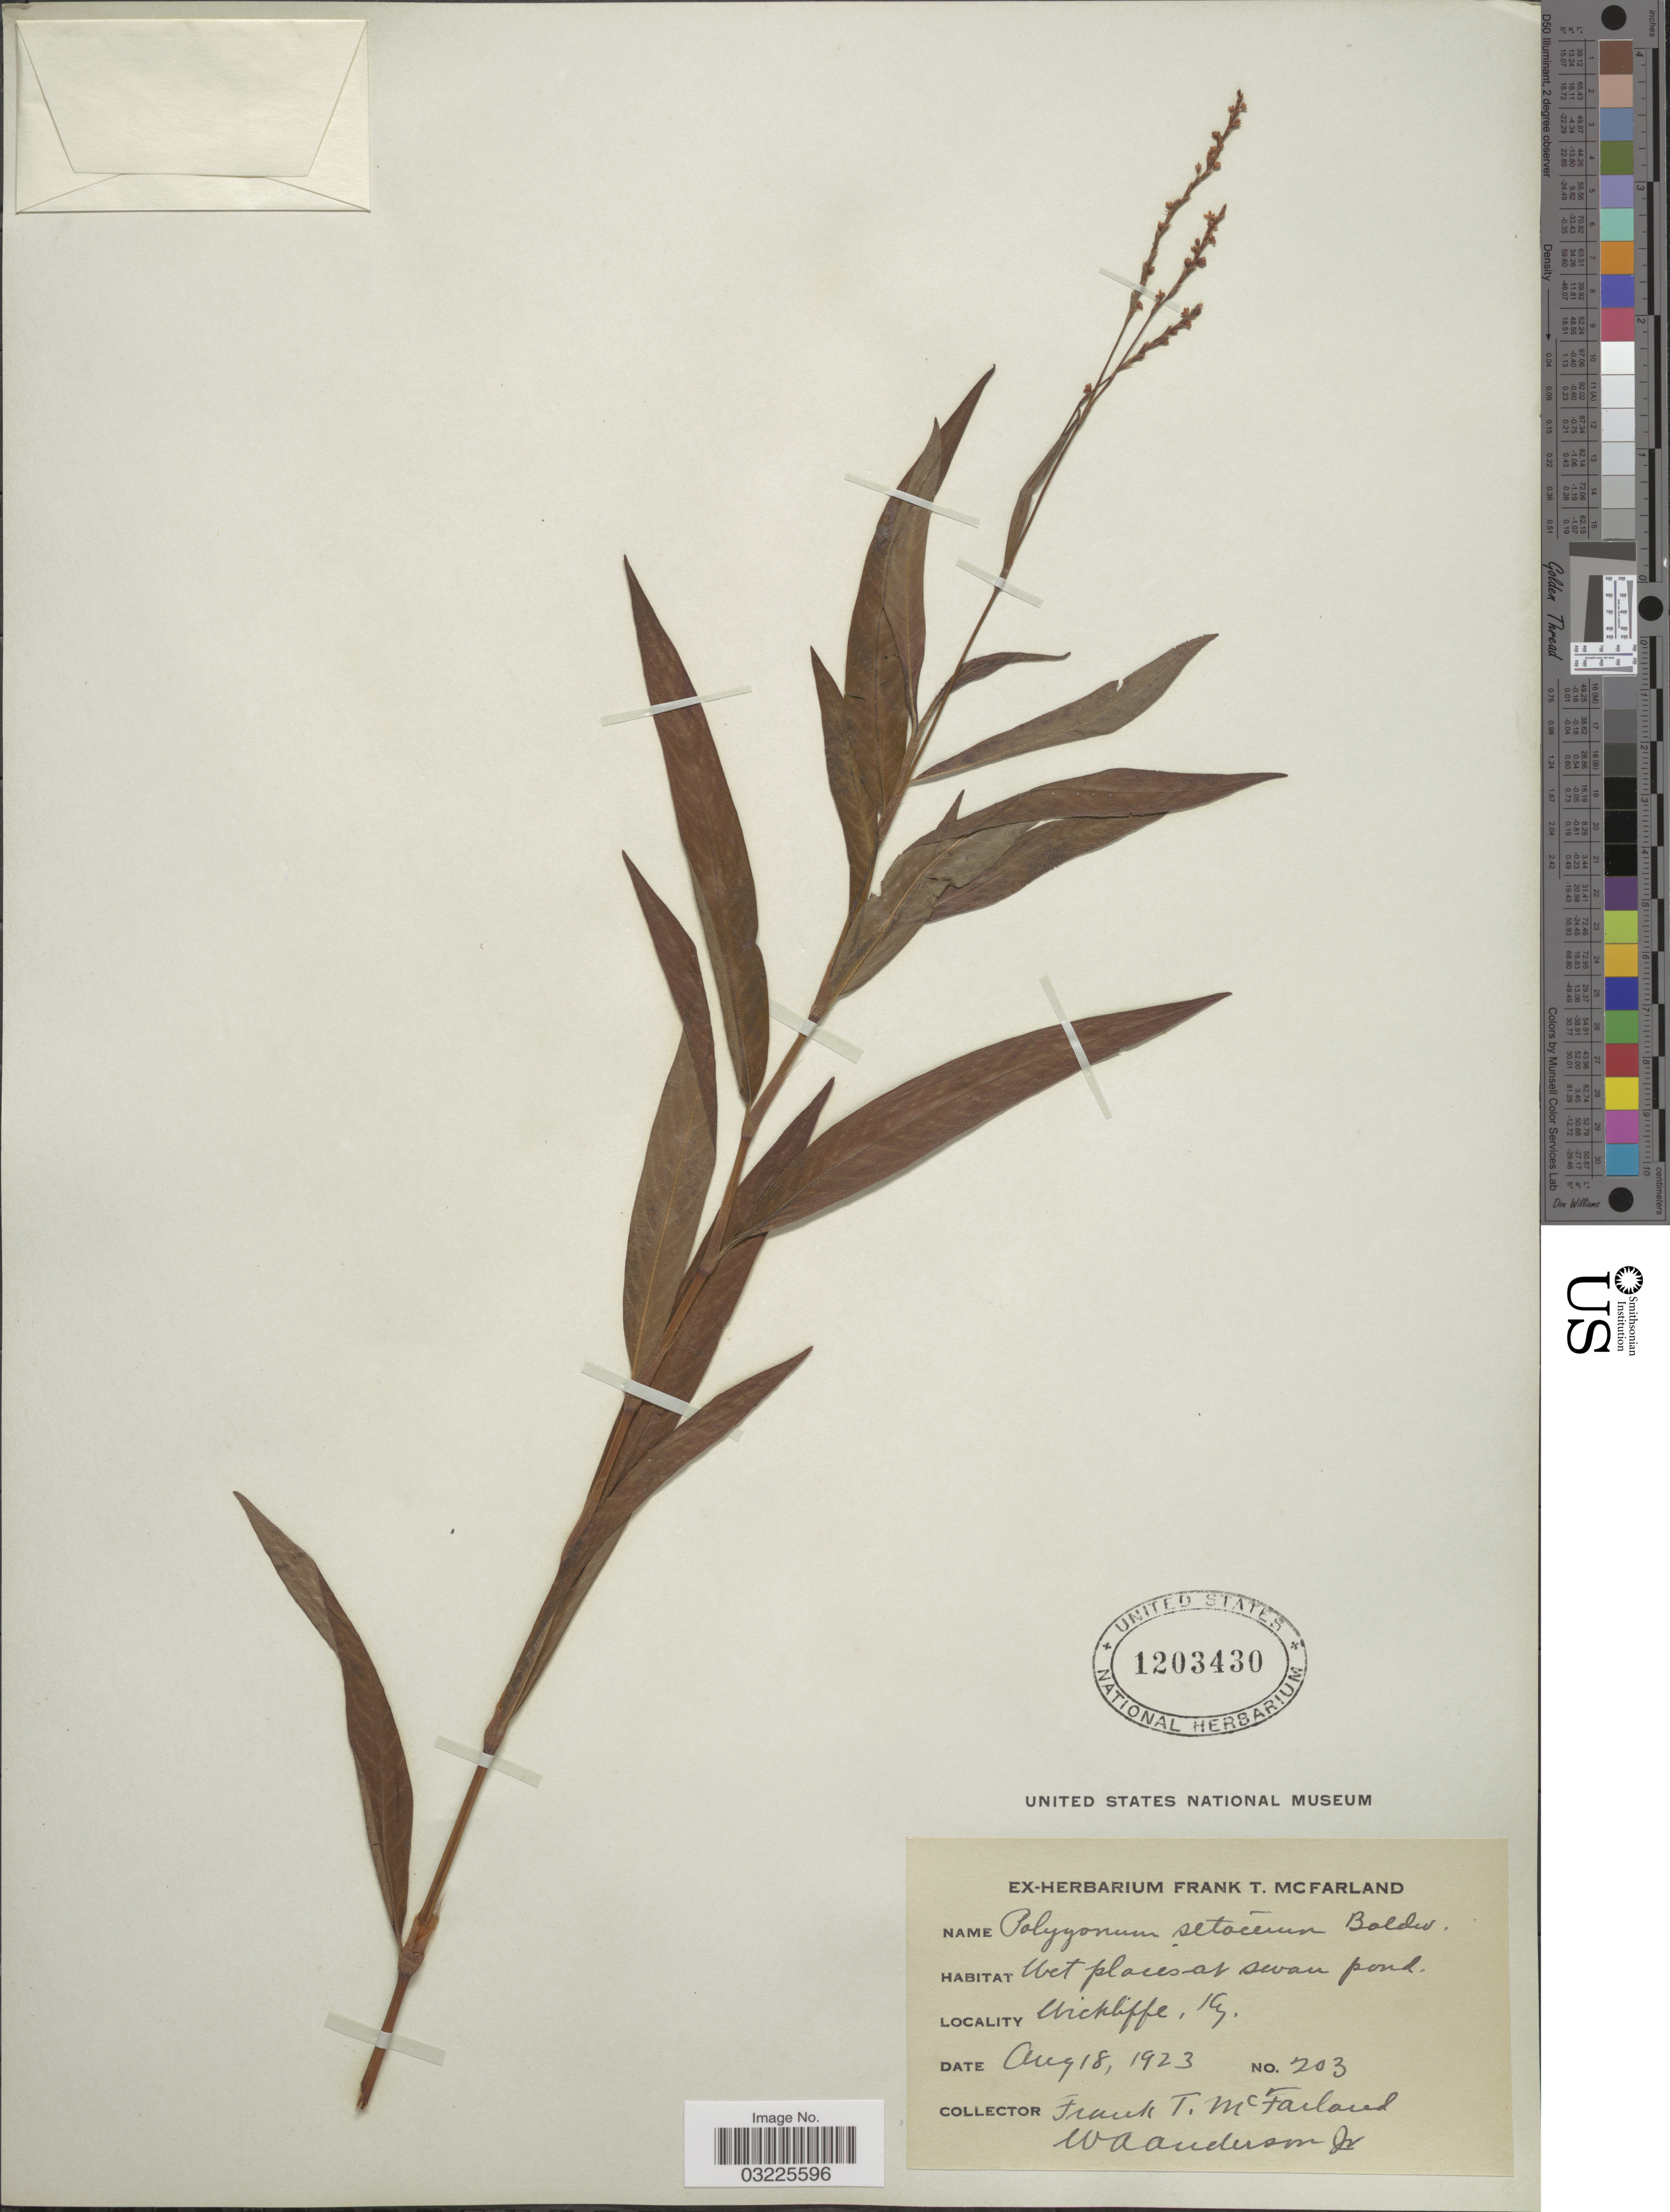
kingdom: Plantae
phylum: Tracheophyta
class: Magnoliopsida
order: Caryophyllales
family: Polygonaceae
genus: Persicaria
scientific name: Persicaria hydropiperoides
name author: (Michx.) Small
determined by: Atha, D. E.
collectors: F. McFarland & W. A. Anderson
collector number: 203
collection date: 1923-08-18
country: United States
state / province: Kentucky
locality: Wickliffe.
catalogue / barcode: US 1203430